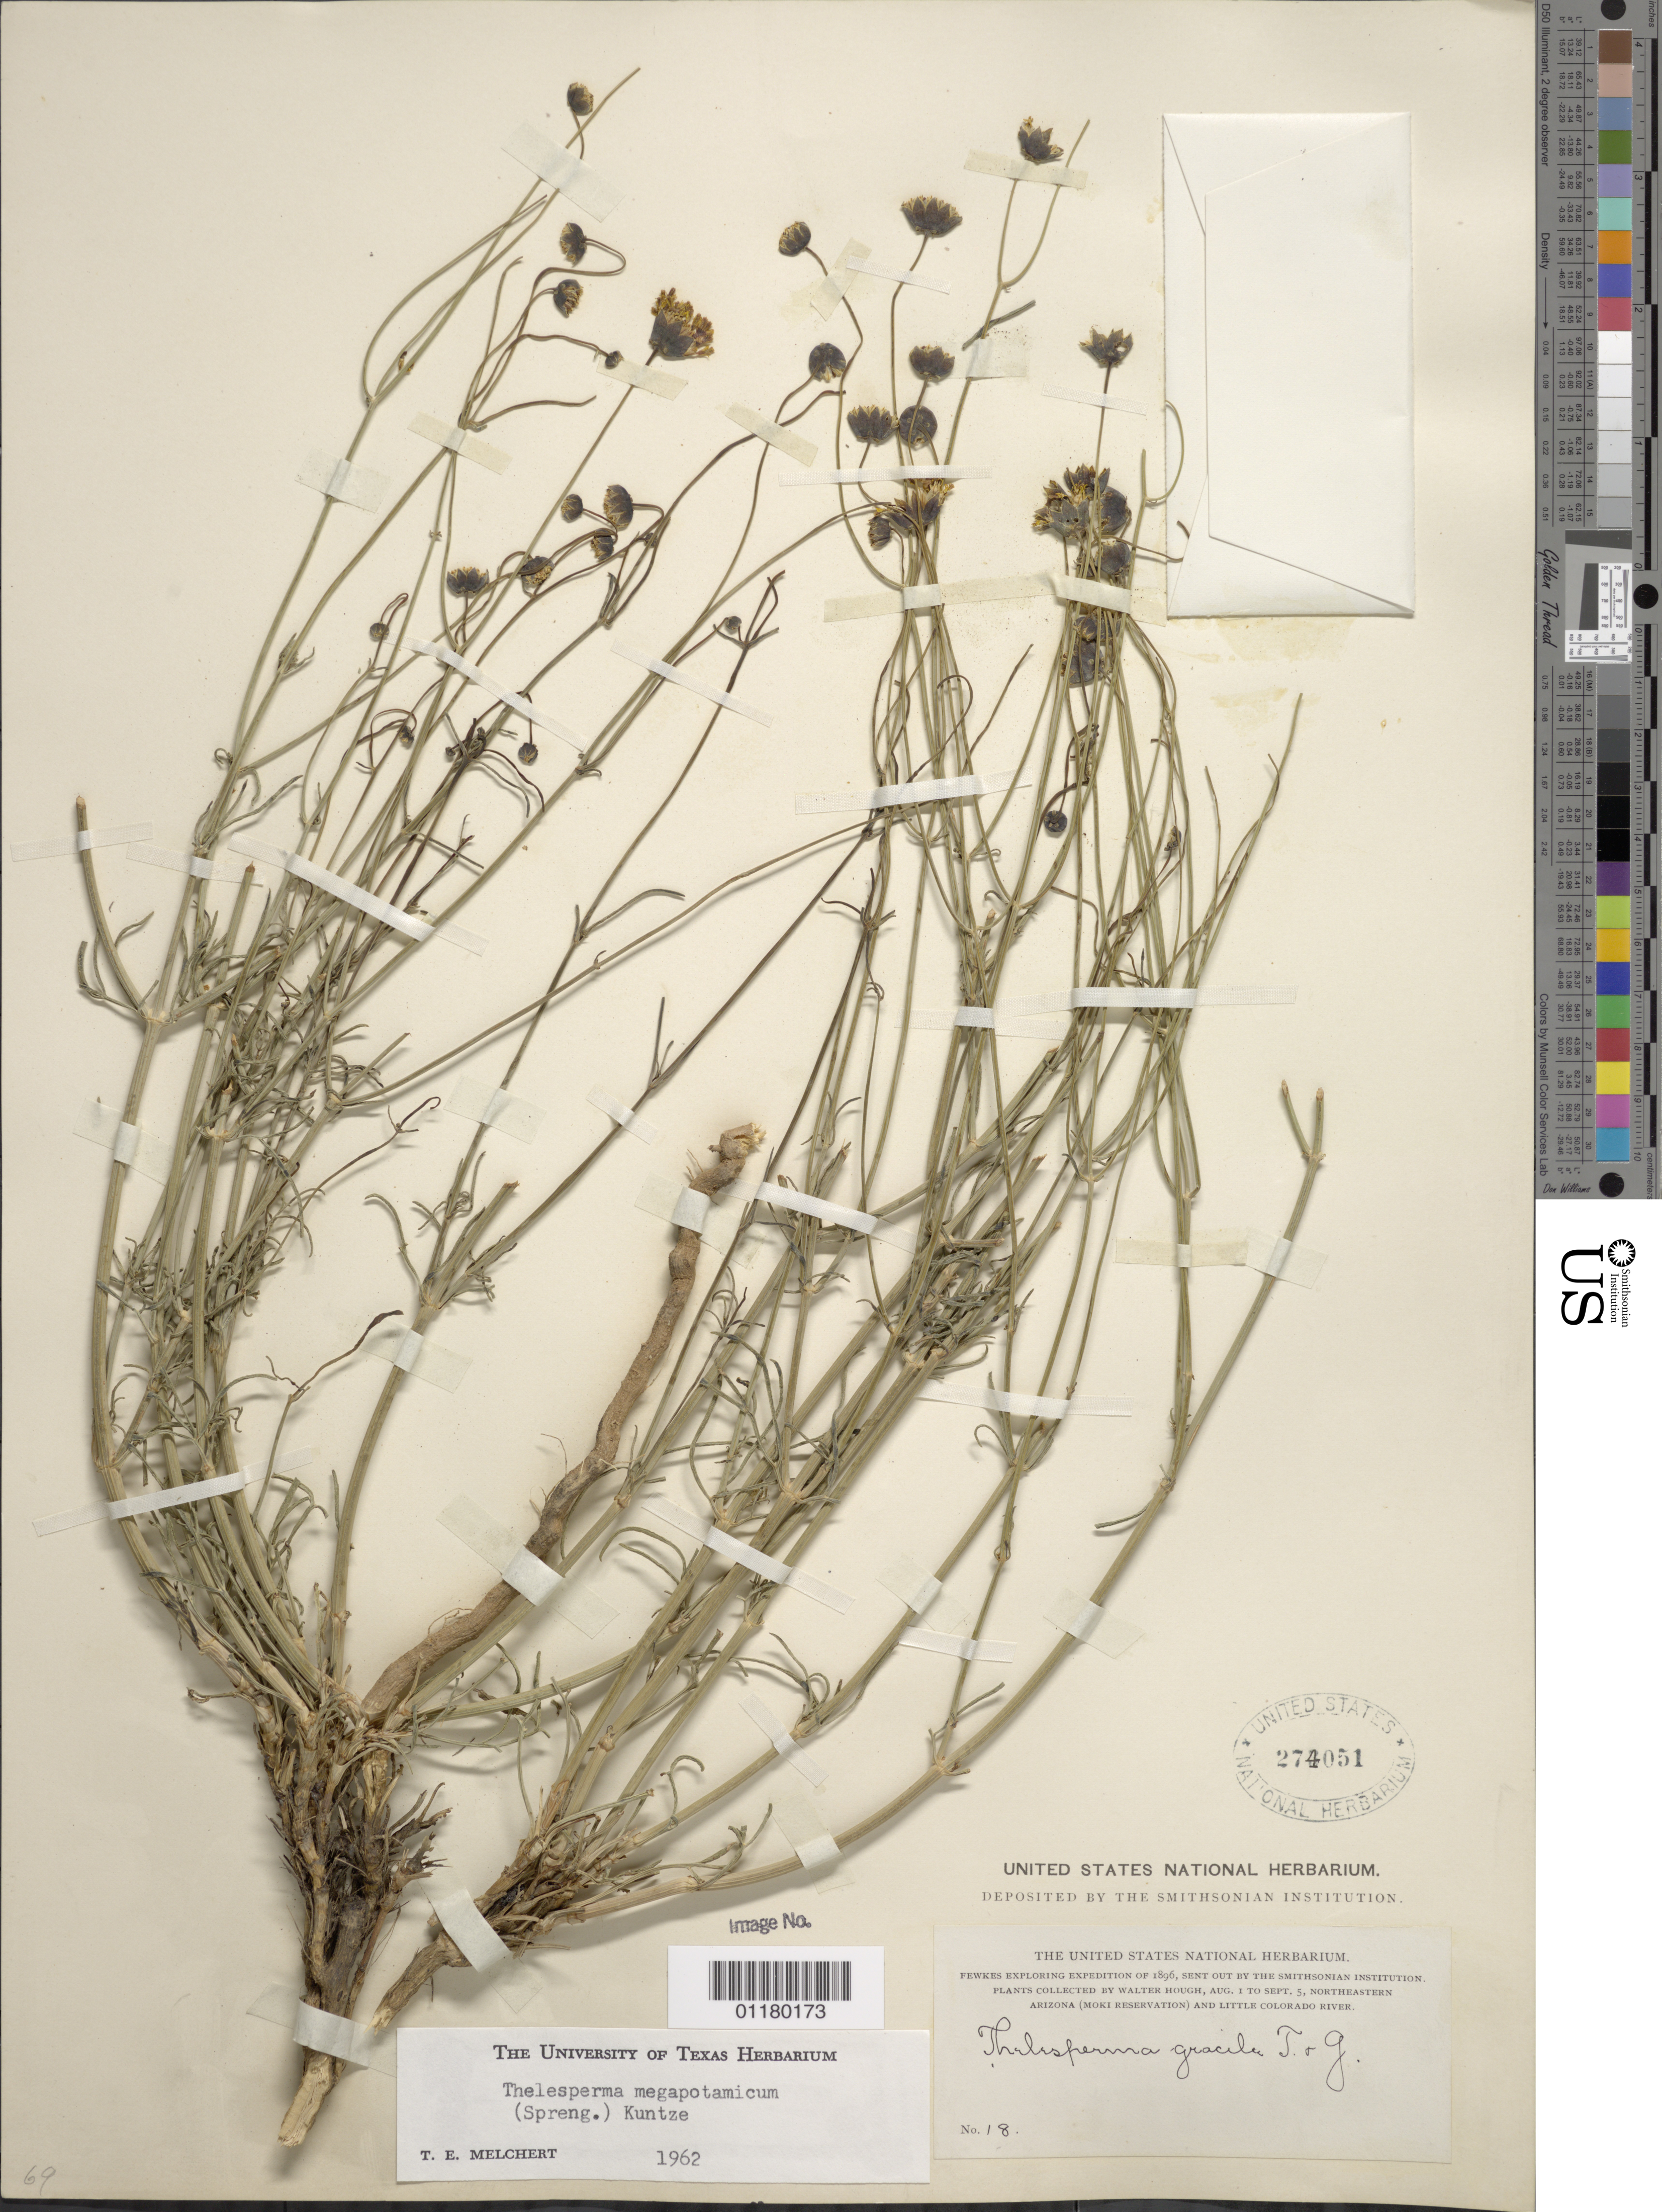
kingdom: Plantae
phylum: Tracheophyta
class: Magnoliopsida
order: Asterales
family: Asteraceae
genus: Thelesperma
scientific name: Thelesperma megapotamicum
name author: (Spreng.) Herter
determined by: Melchert, T. E.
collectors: W. Hough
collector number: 18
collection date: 1896-08-01/1896-09-05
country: United States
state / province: Arizona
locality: Moki Reservation and Little Colorado River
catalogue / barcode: US 274051